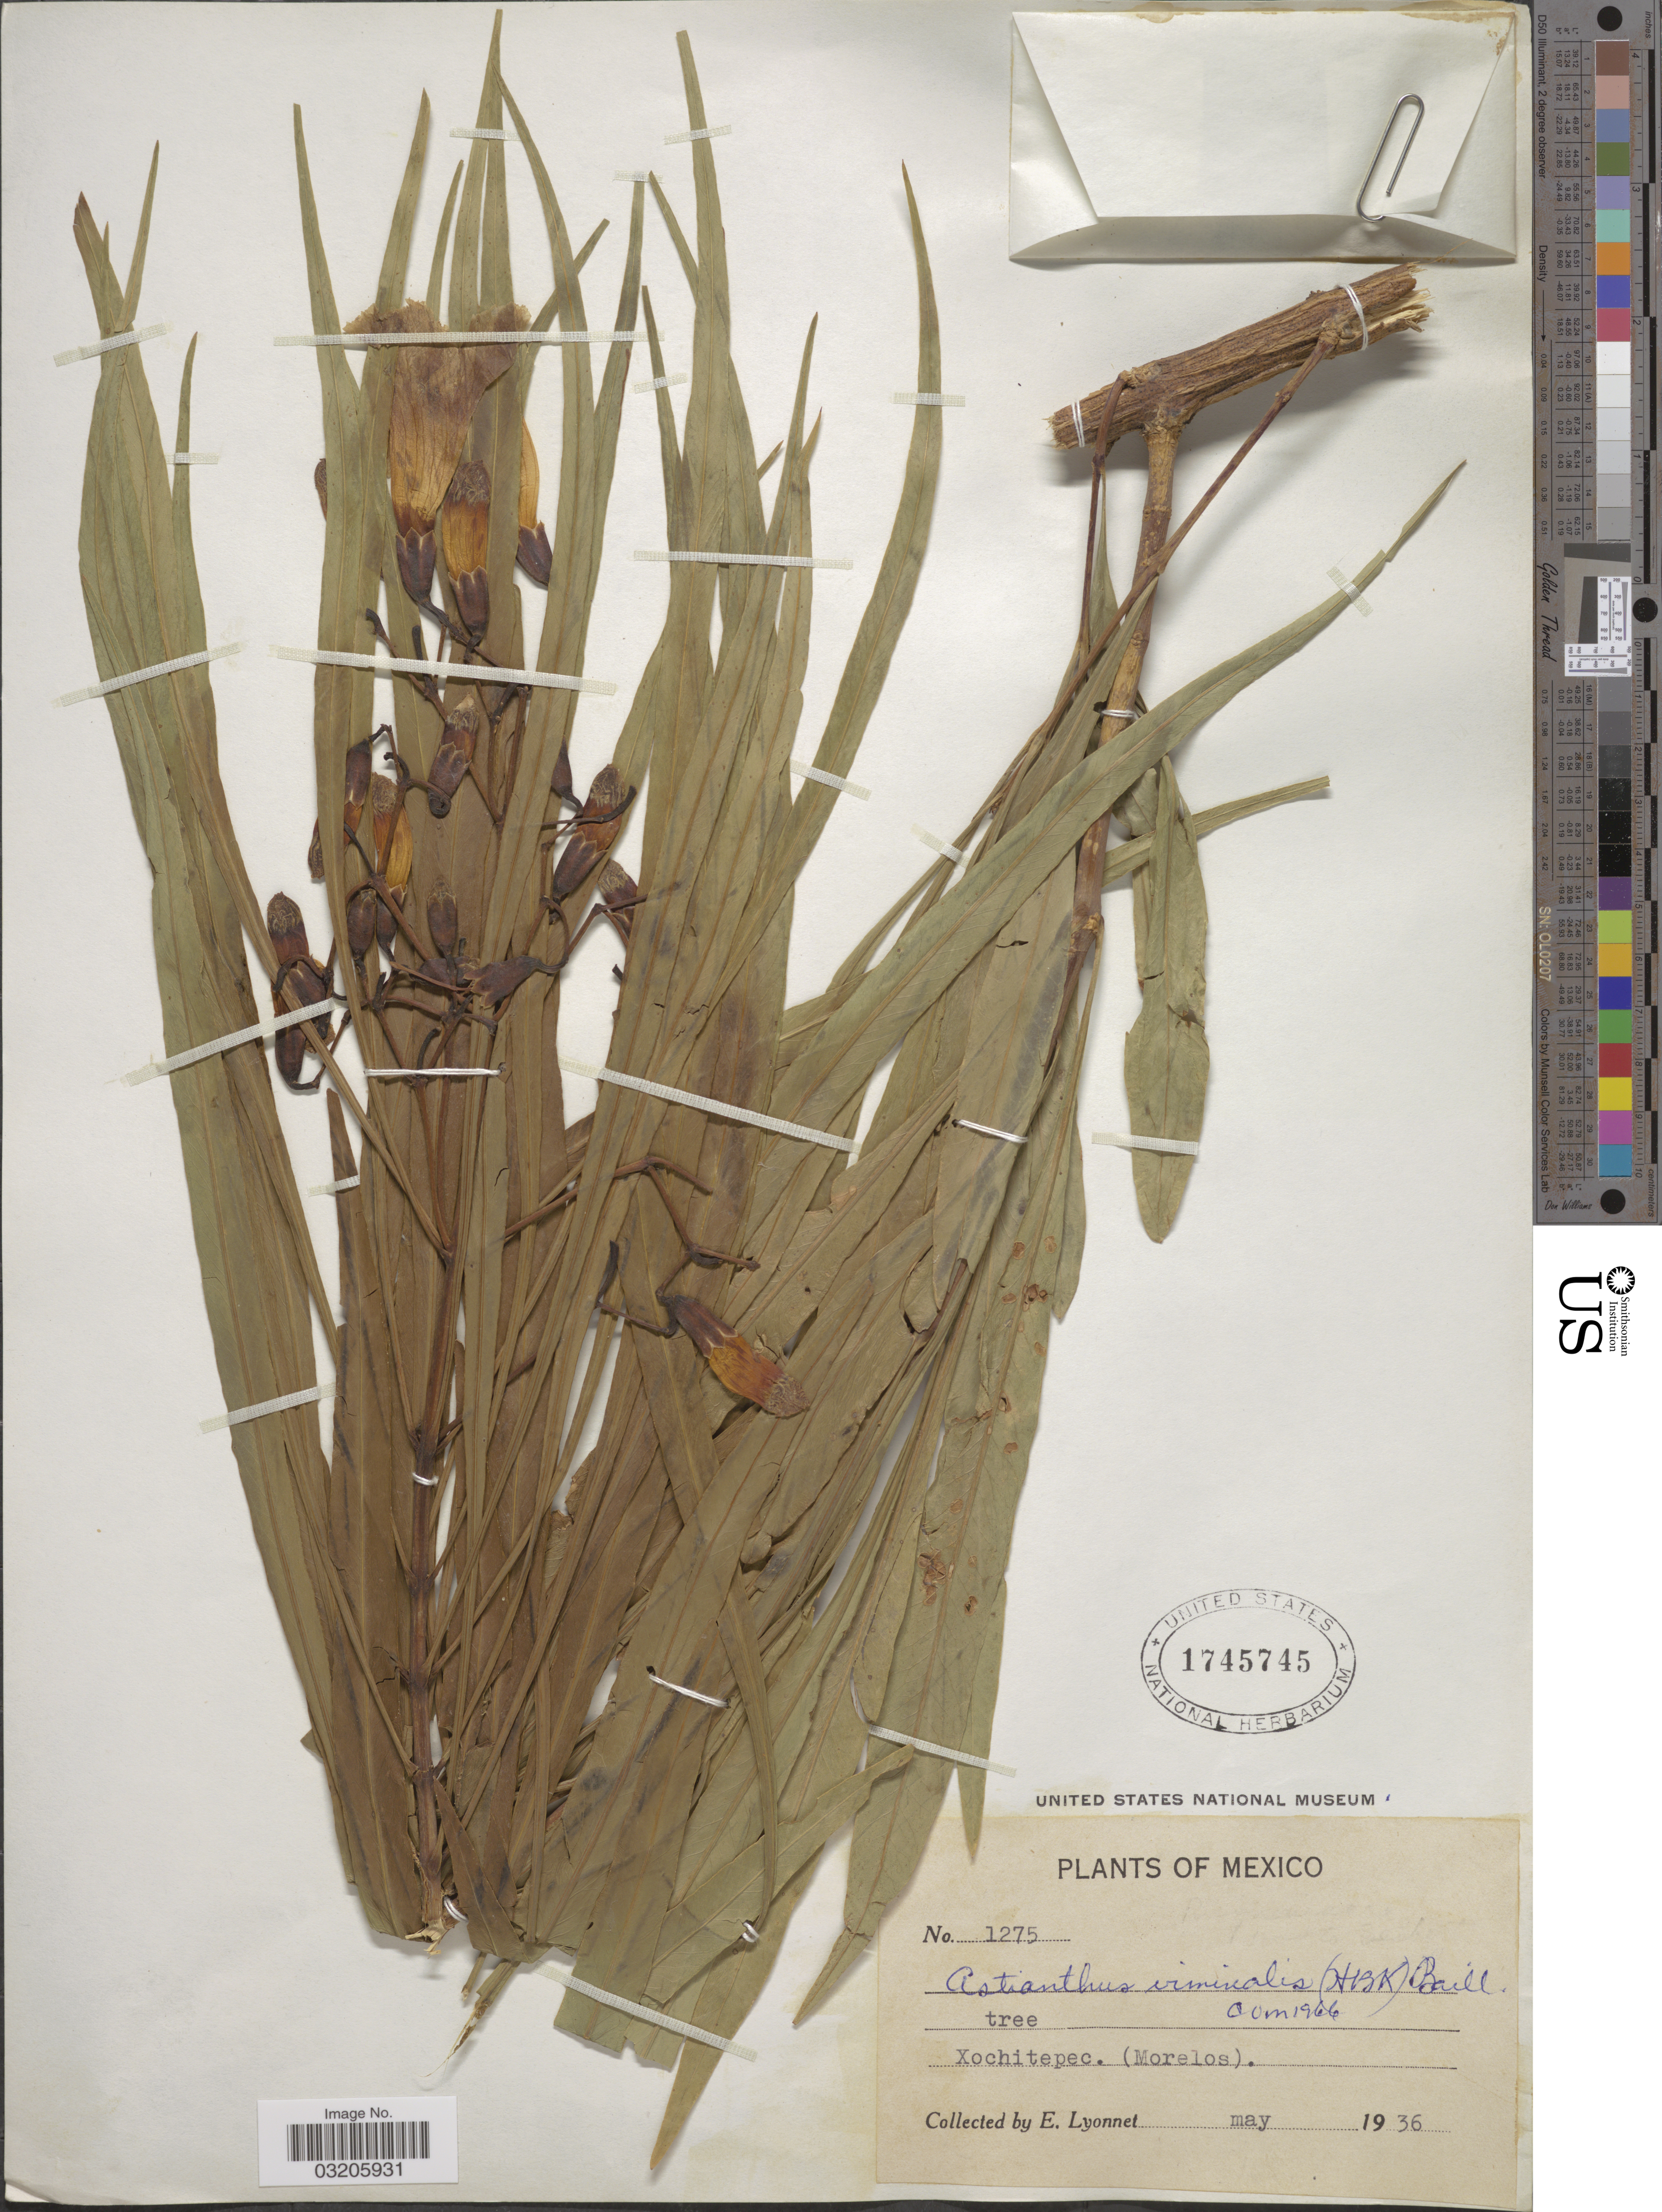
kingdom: Plantae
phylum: Tracheophyta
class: Magnoliopsida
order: Lamiales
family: Bignoniaceae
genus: Astianthus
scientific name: Astianthus viminalis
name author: (Kunth) Baill.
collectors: E. Lyonnet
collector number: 1275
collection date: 1936-05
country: Mexico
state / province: Morelos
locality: Xochitepec.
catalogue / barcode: US 1745745